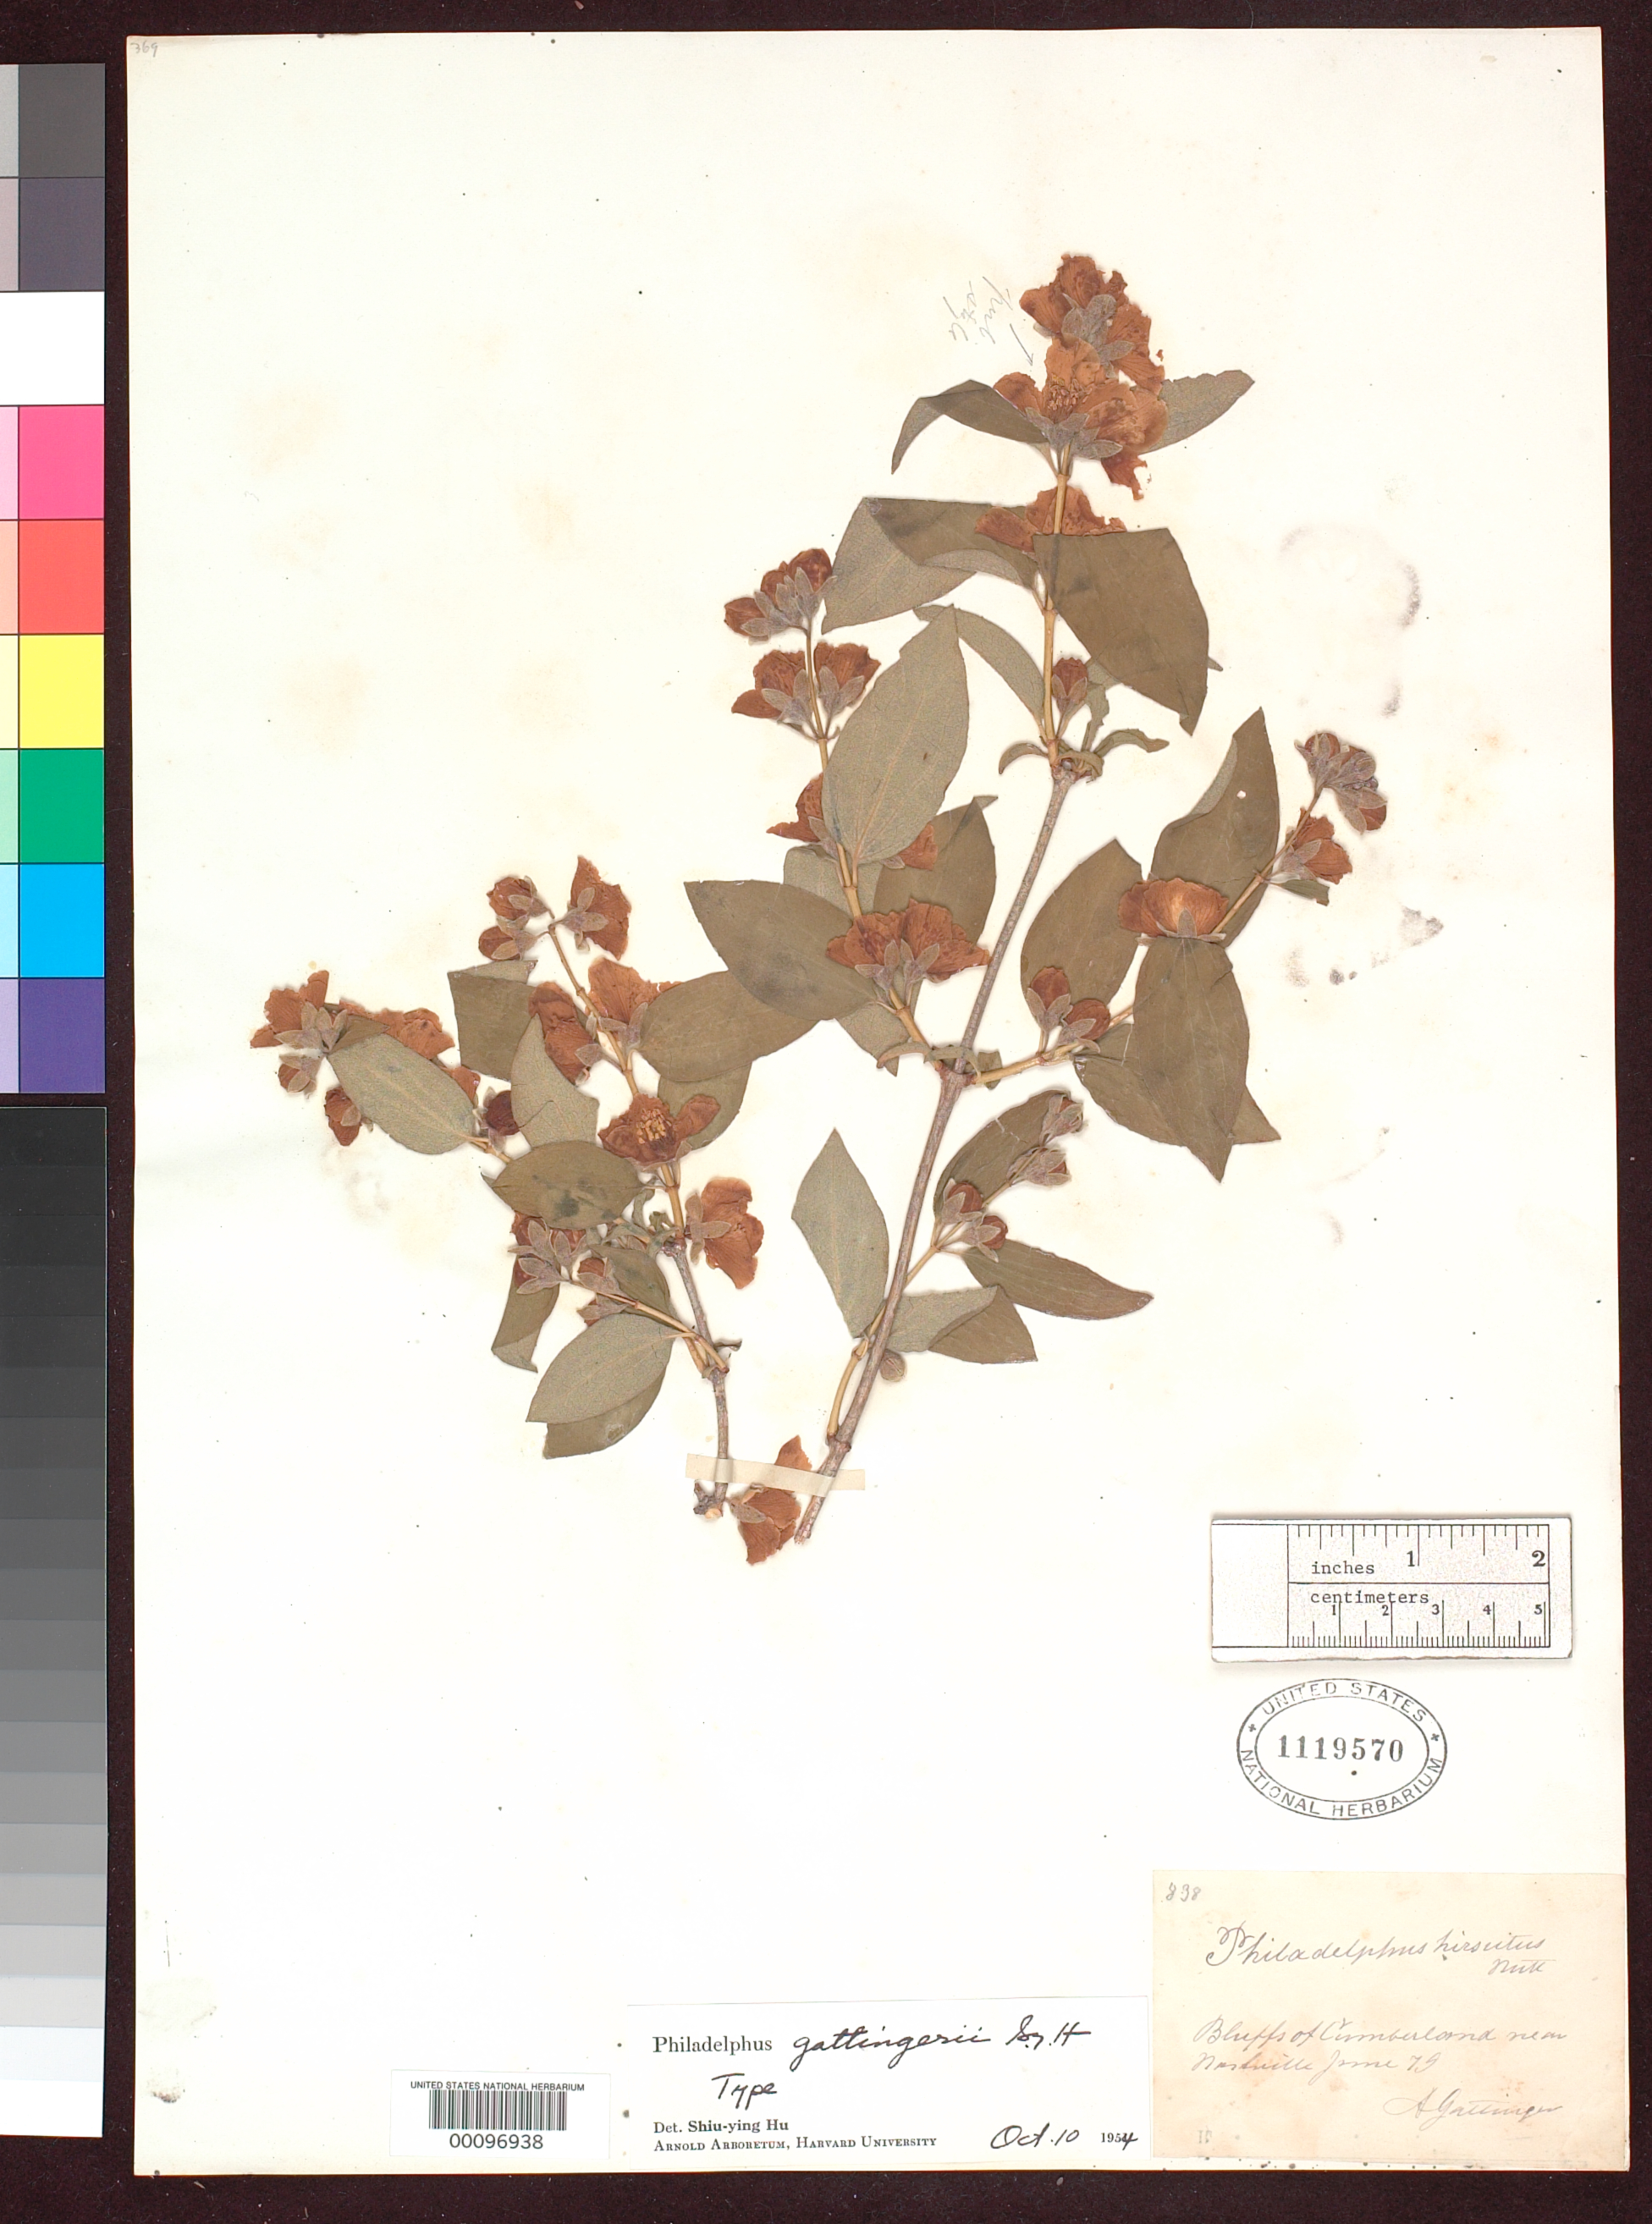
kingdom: Plantae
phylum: Tracheophyta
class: Magnoliopsida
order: Cornales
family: Hydrangeaceae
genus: Philadelphus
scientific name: Philadelphus gattingeri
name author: S.Y. Hu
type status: Holotype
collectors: A. Gattinger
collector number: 838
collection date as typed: Jun 1879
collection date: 1879-06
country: United States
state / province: Tennessee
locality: Bluffs of Cumberland River near Nashville.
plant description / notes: Two other US sheets cited as "isotypes" in protologue (25563, 772375) differ in collection date from holotype and are probably best regarded as paratypes.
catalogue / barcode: US 1119570